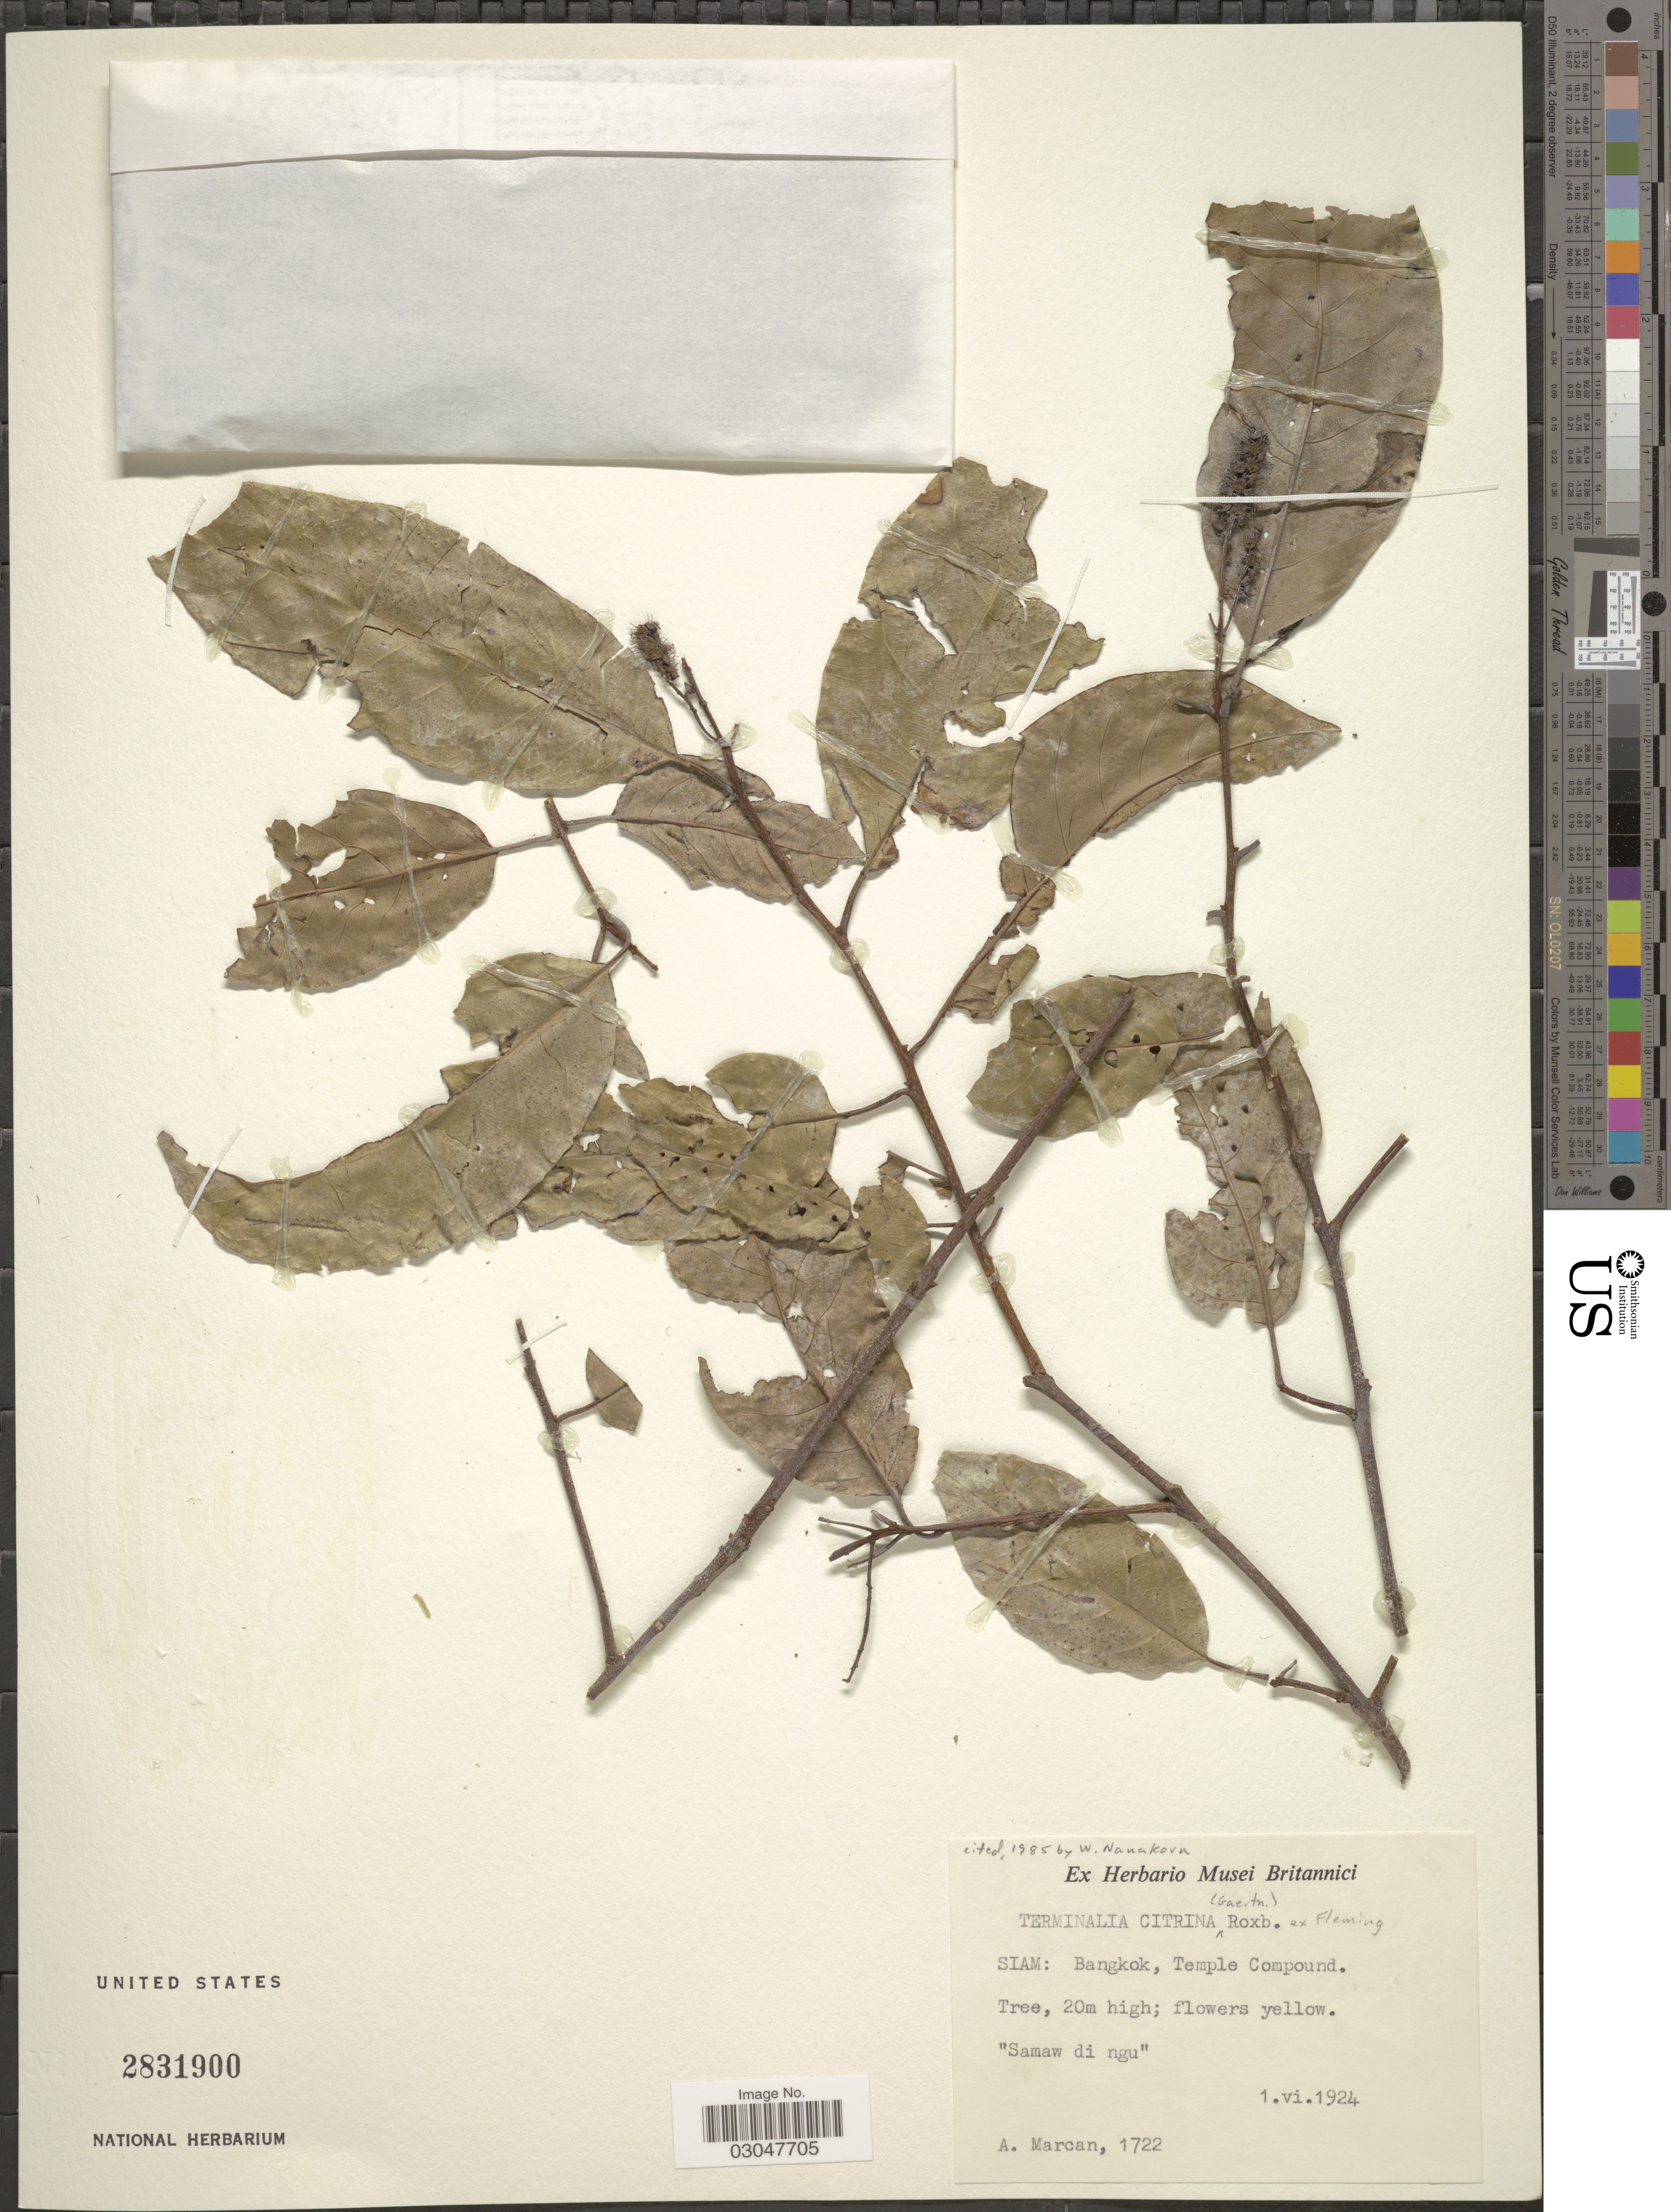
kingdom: Plantae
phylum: Tracheophyta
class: Magnoliopsida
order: Myrtales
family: Combretaceae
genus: Terminalia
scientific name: Terminalia citrina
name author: (Gaertn.) Roxb. ex Flem.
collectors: A. Marcan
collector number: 1722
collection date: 1924-06-01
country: Thailand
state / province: Bangkok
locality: Siam: Temple Compound.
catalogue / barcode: US 2831900